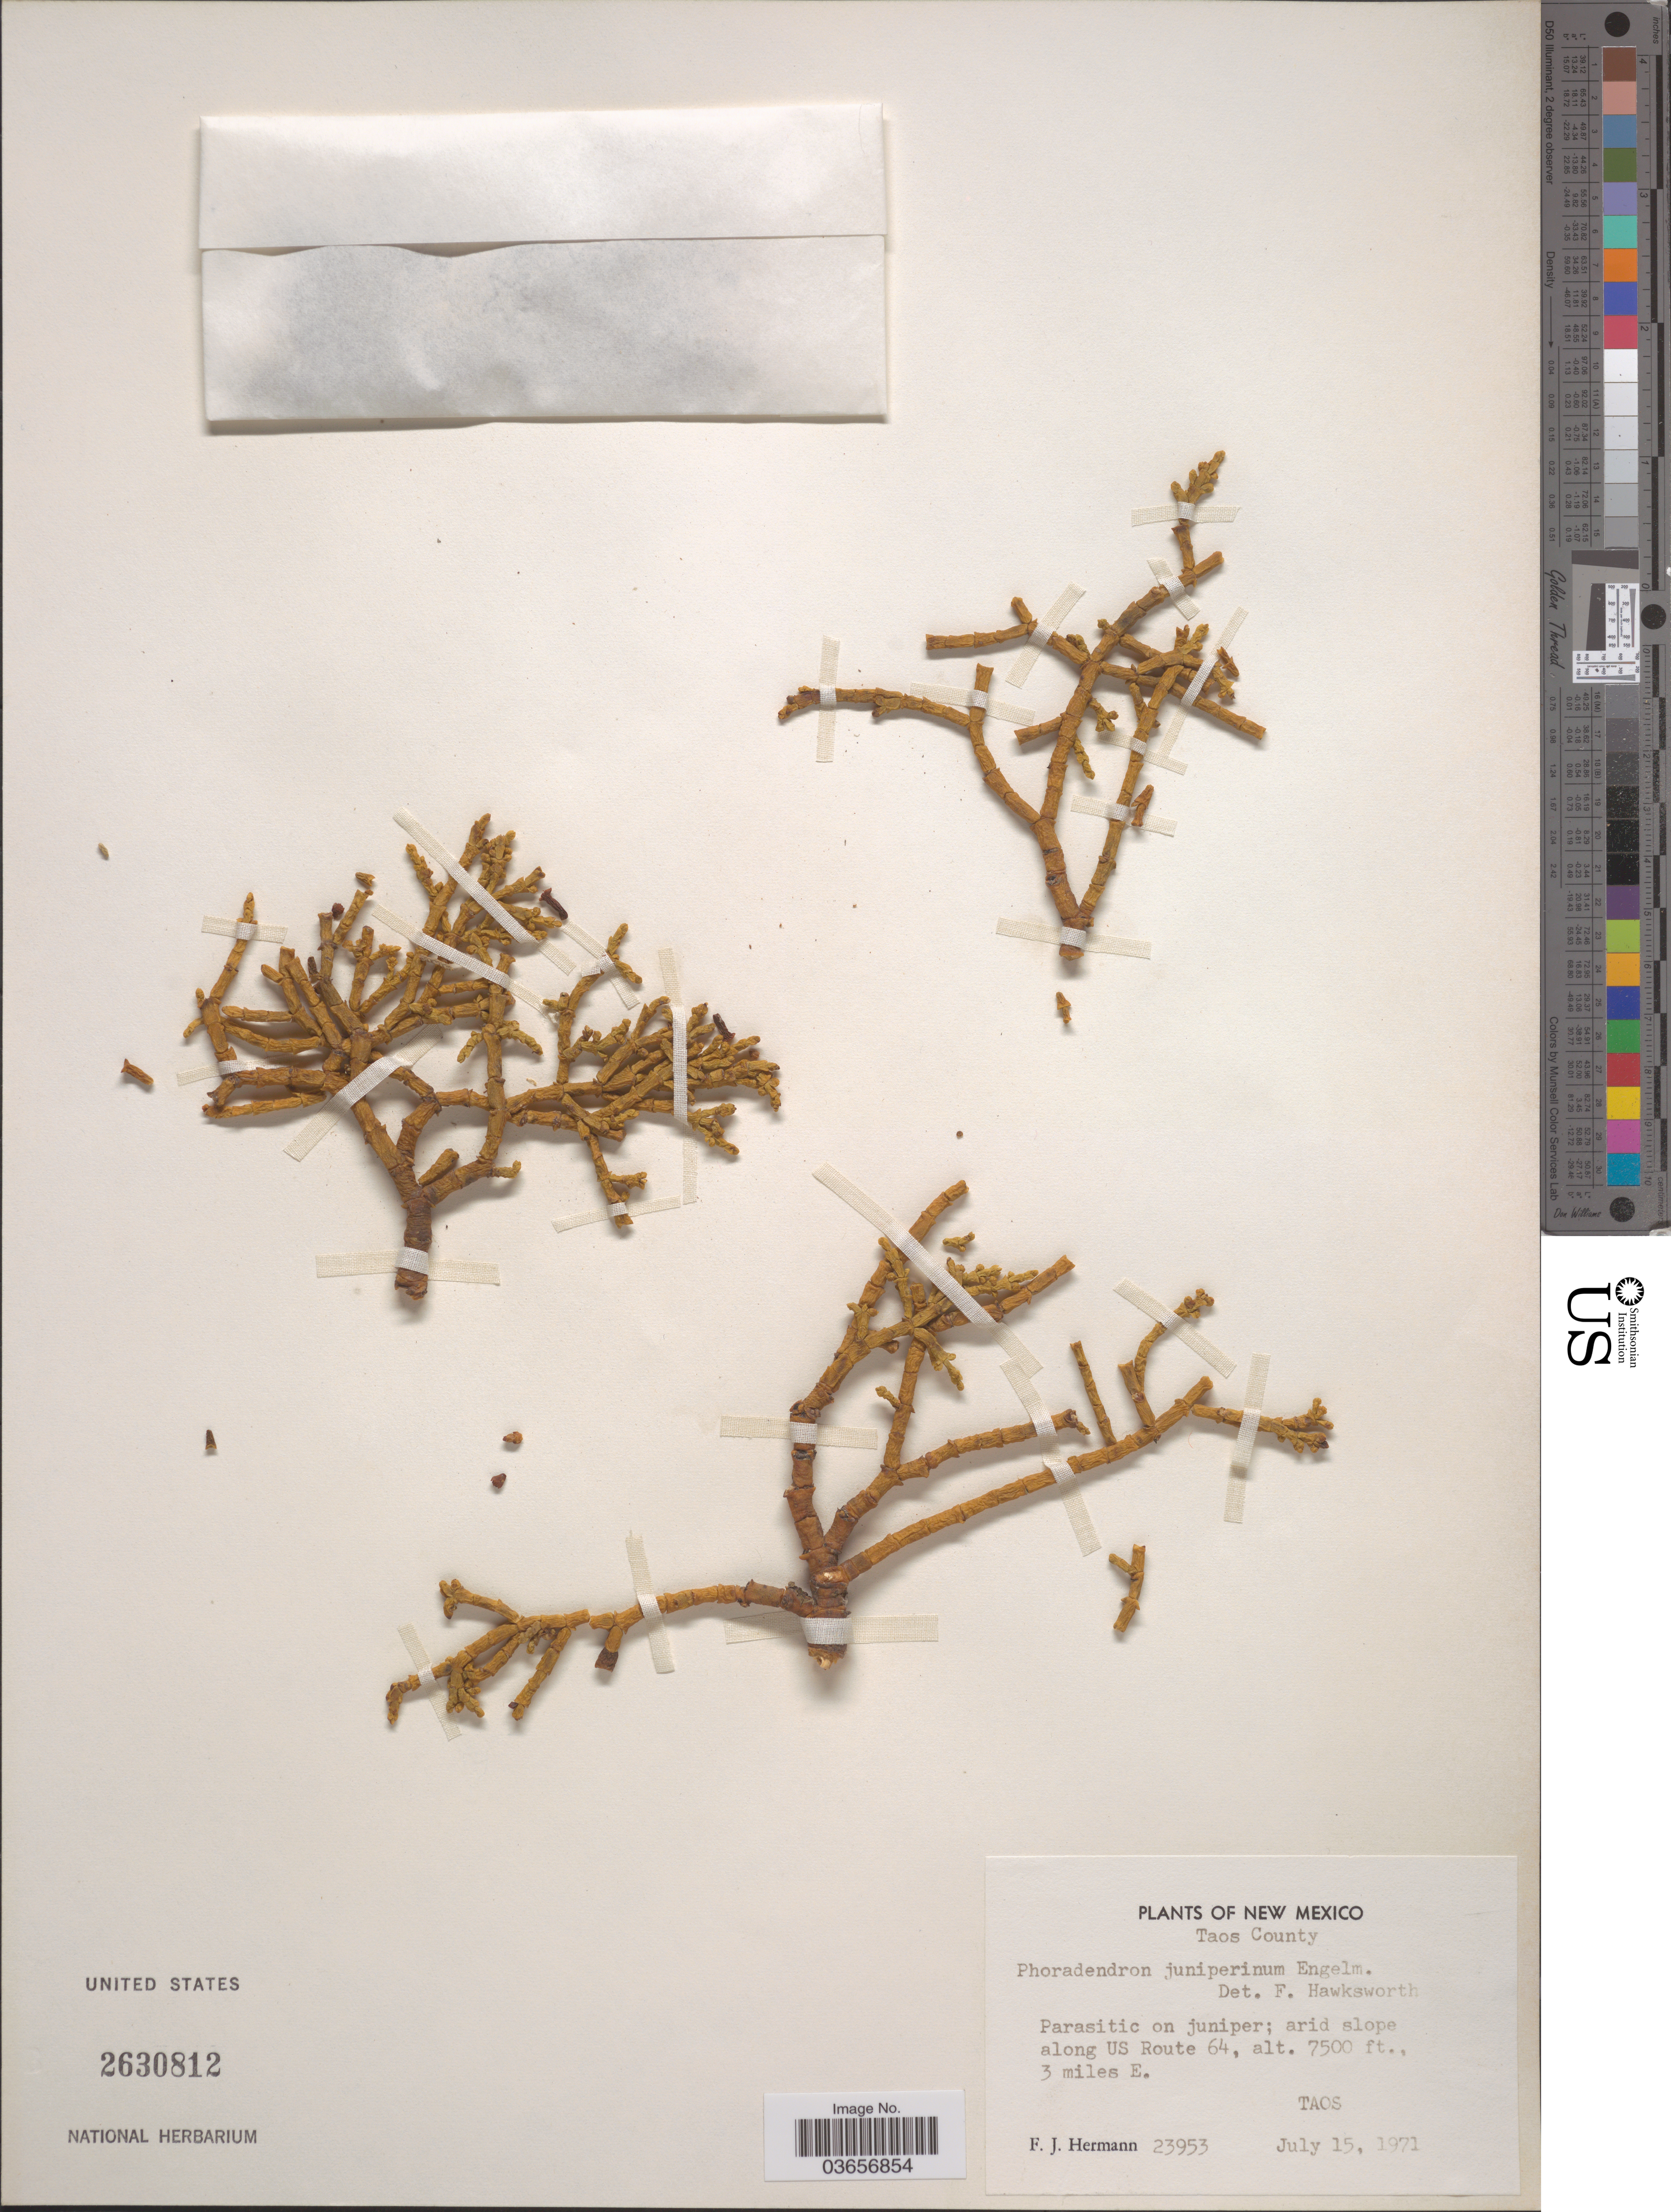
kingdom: Plantae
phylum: Tracheophyta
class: Magnoliopsida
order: Santalales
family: Viscaceae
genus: Phoradendron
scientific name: Phoradendron juniperinum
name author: Engelm. ex A. Gray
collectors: F. J. Hermann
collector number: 23953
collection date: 1971-07-15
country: United States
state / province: New Mexico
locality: Taos County. Along US Route 64. 3 miles E. Taos.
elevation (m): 2286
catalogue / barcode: US 2630812